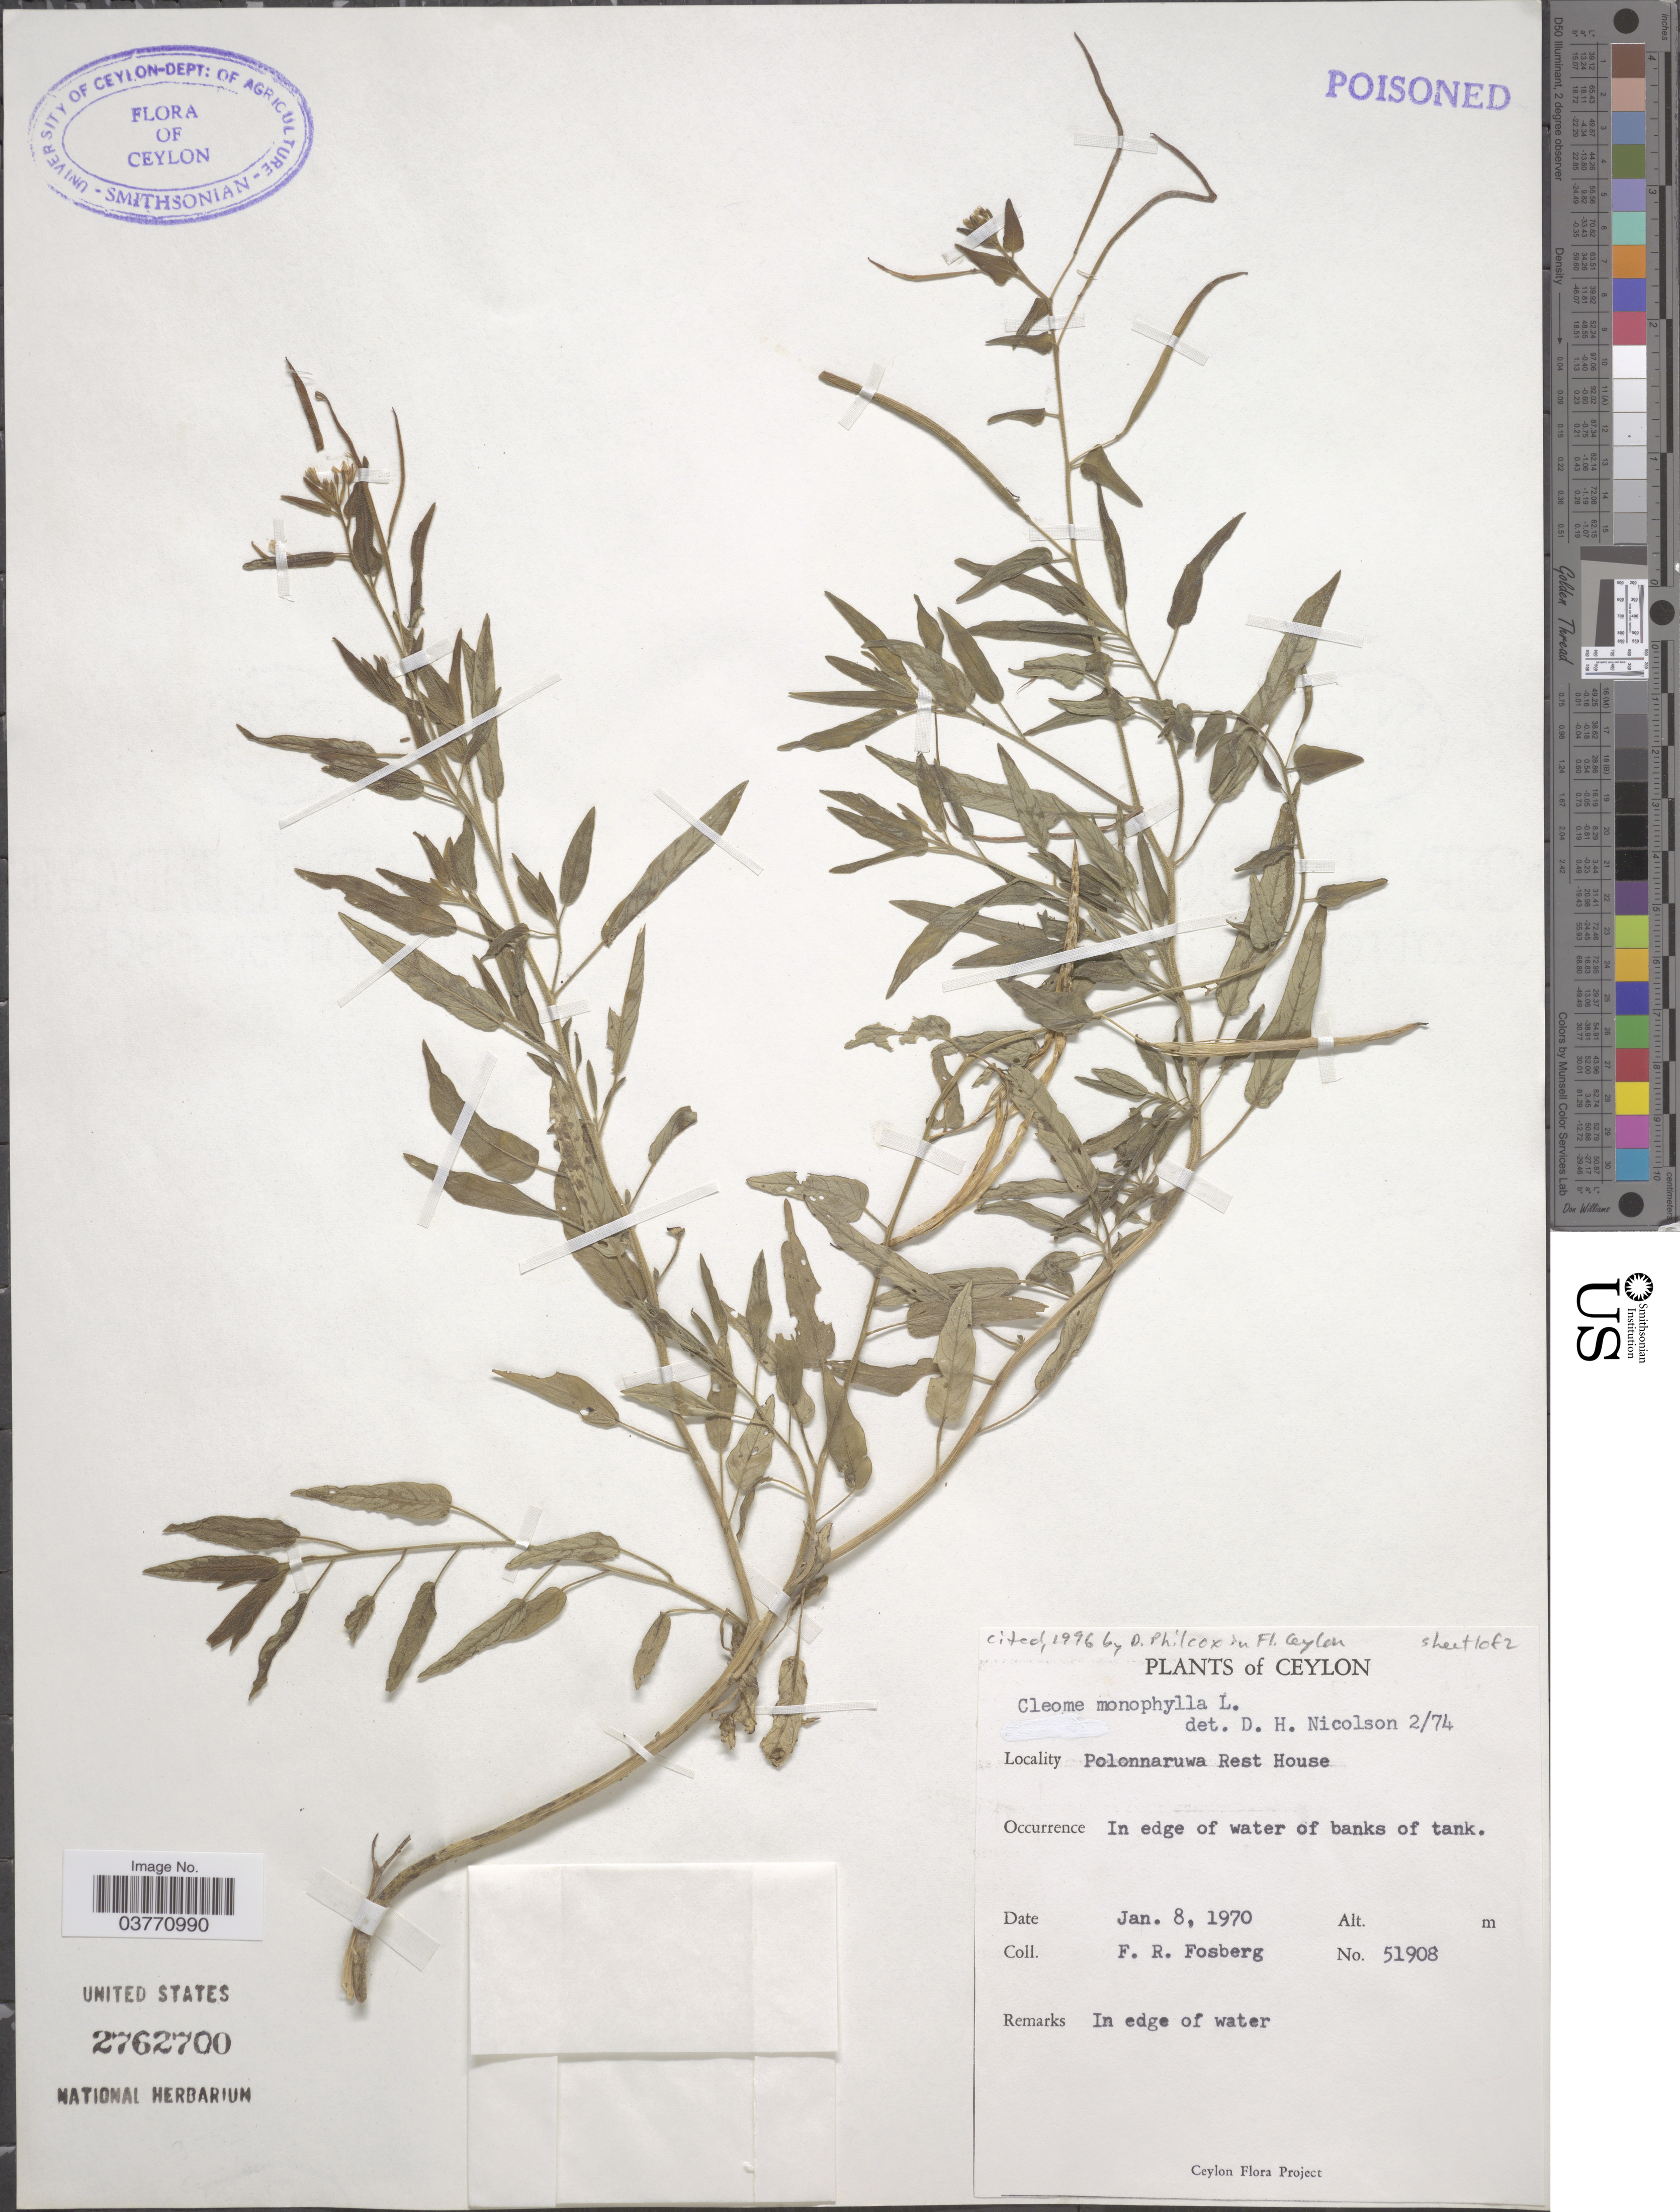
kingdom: Plantae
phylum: Tracheophyta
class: Magnoliopsida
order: Brassicales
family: Cleomaceae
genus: Sieruela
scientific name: Sieruela monophylla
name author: (L.) Roalson & J.C. Hall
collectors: F. R. Fosberg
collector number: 51908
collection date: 1970-01-08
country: Sri Lanka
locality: Ceylon. Polonnaruwa Rest House. In edge of water of banks of tank.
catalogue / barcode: US 2762700